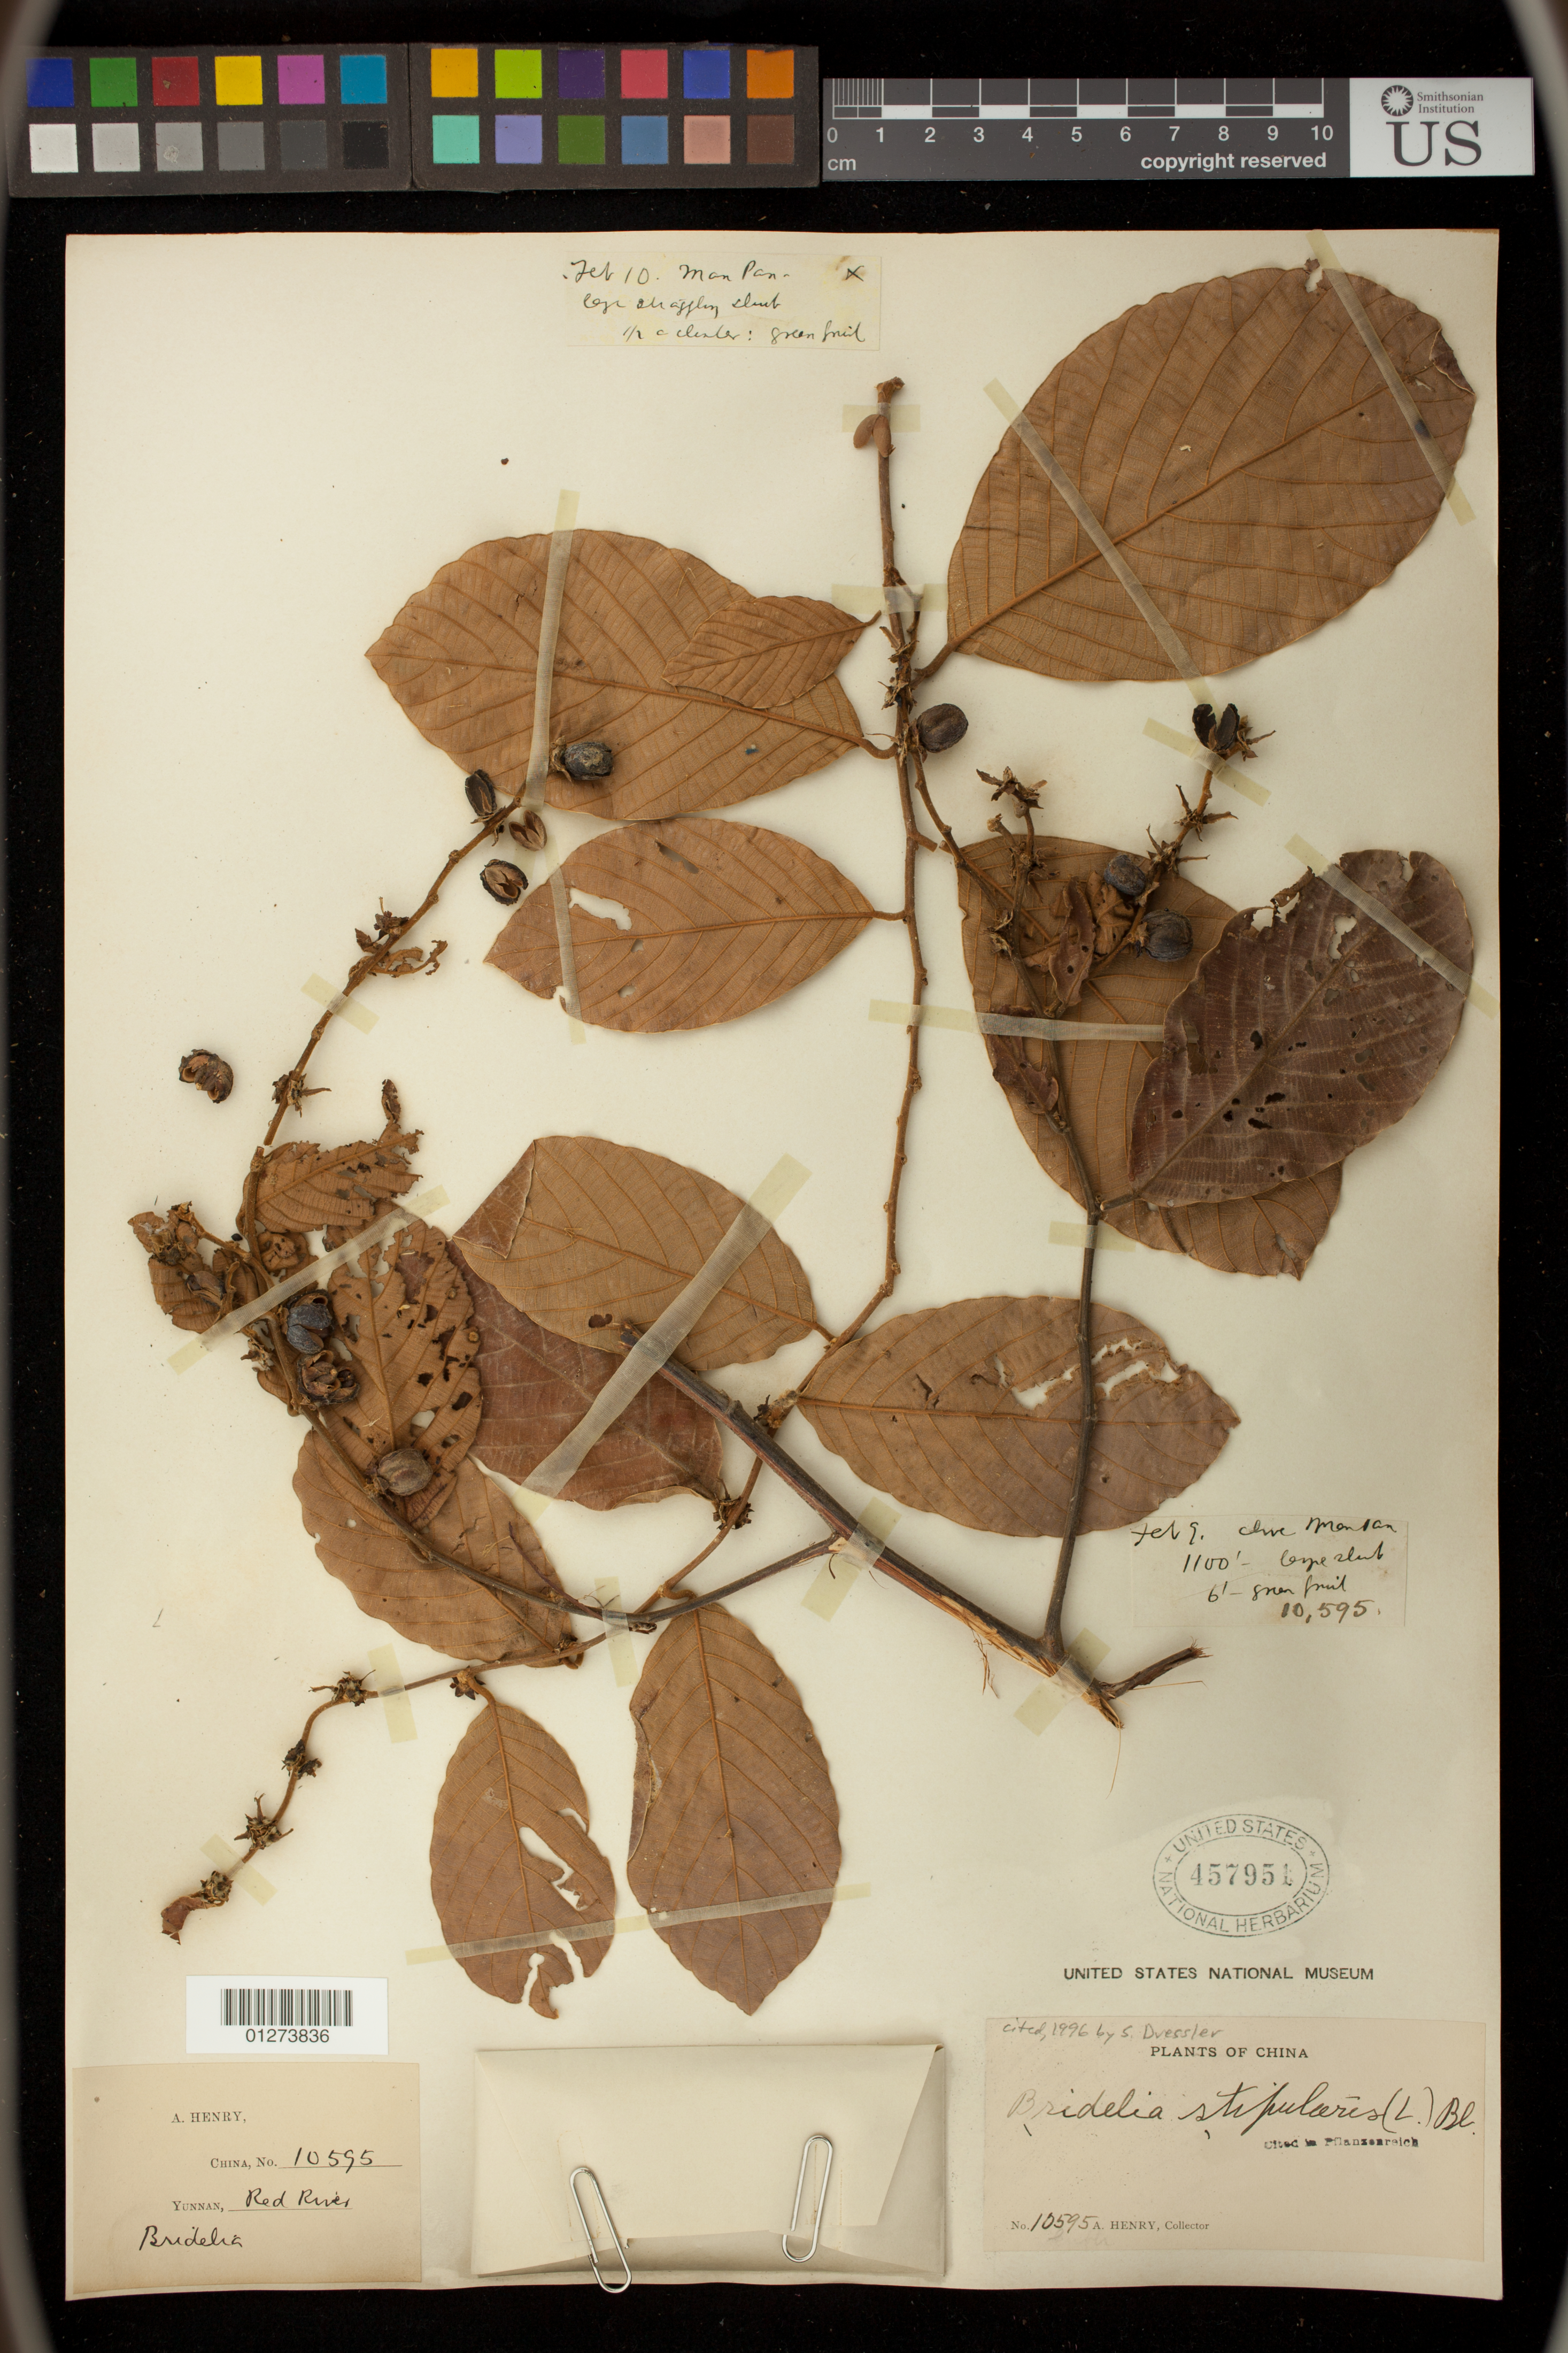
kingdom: Plantae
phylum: Tracheophyta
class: Magnoliopsida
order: Malpighiales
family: Phyllanthaceae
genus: Bridelia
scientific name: Bridelia stipularis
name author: (L.) Blume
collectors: A. Henry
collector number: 10595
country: China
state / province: Yunnan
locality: Red River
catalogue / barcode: US 457951